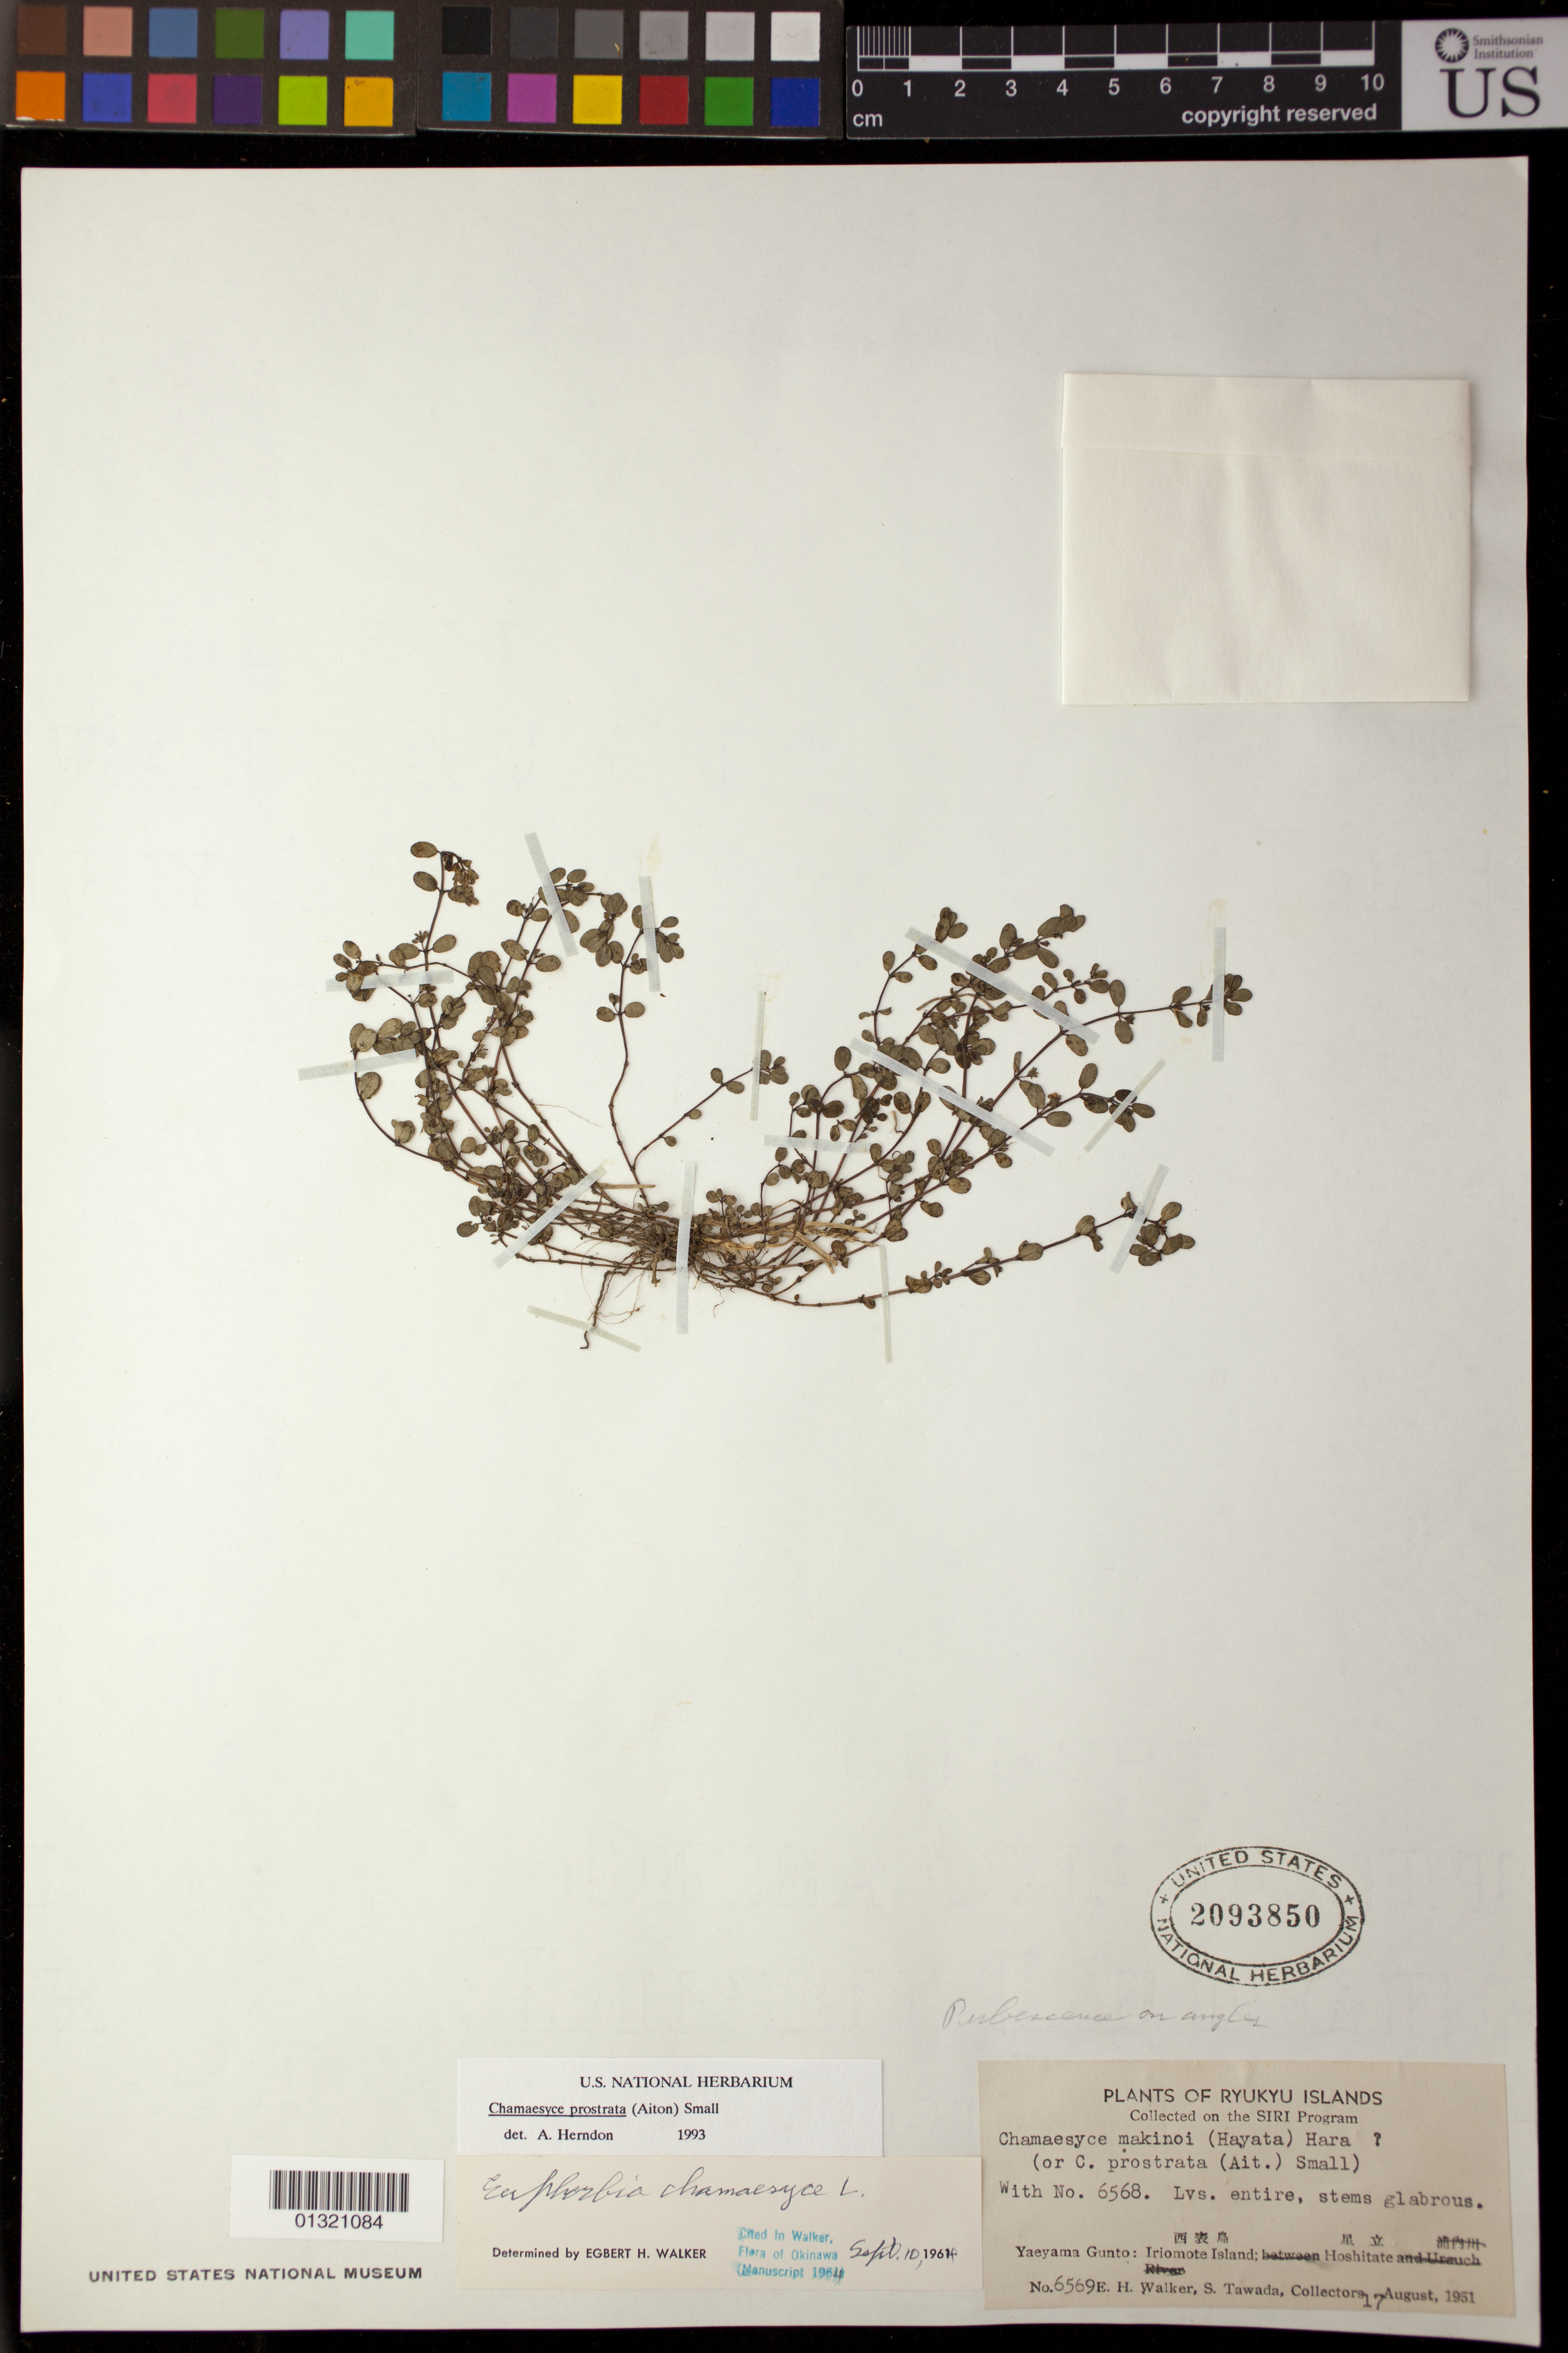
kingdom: Plantae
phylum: Tracheophyta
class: Magnoliopsida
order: Malpighiales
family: Euphorbiaceae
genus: Euphorbia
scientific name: Euphorbia prostrata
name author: Aiton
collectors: E. H. Walker & S. Tawada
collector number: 6569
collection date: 1951-08-17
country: Japan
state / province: Okinawa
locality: Ryukyu Islands, Yaeyama Gunto: Iriomote Island; Hoshitate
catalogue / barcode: US 2093850